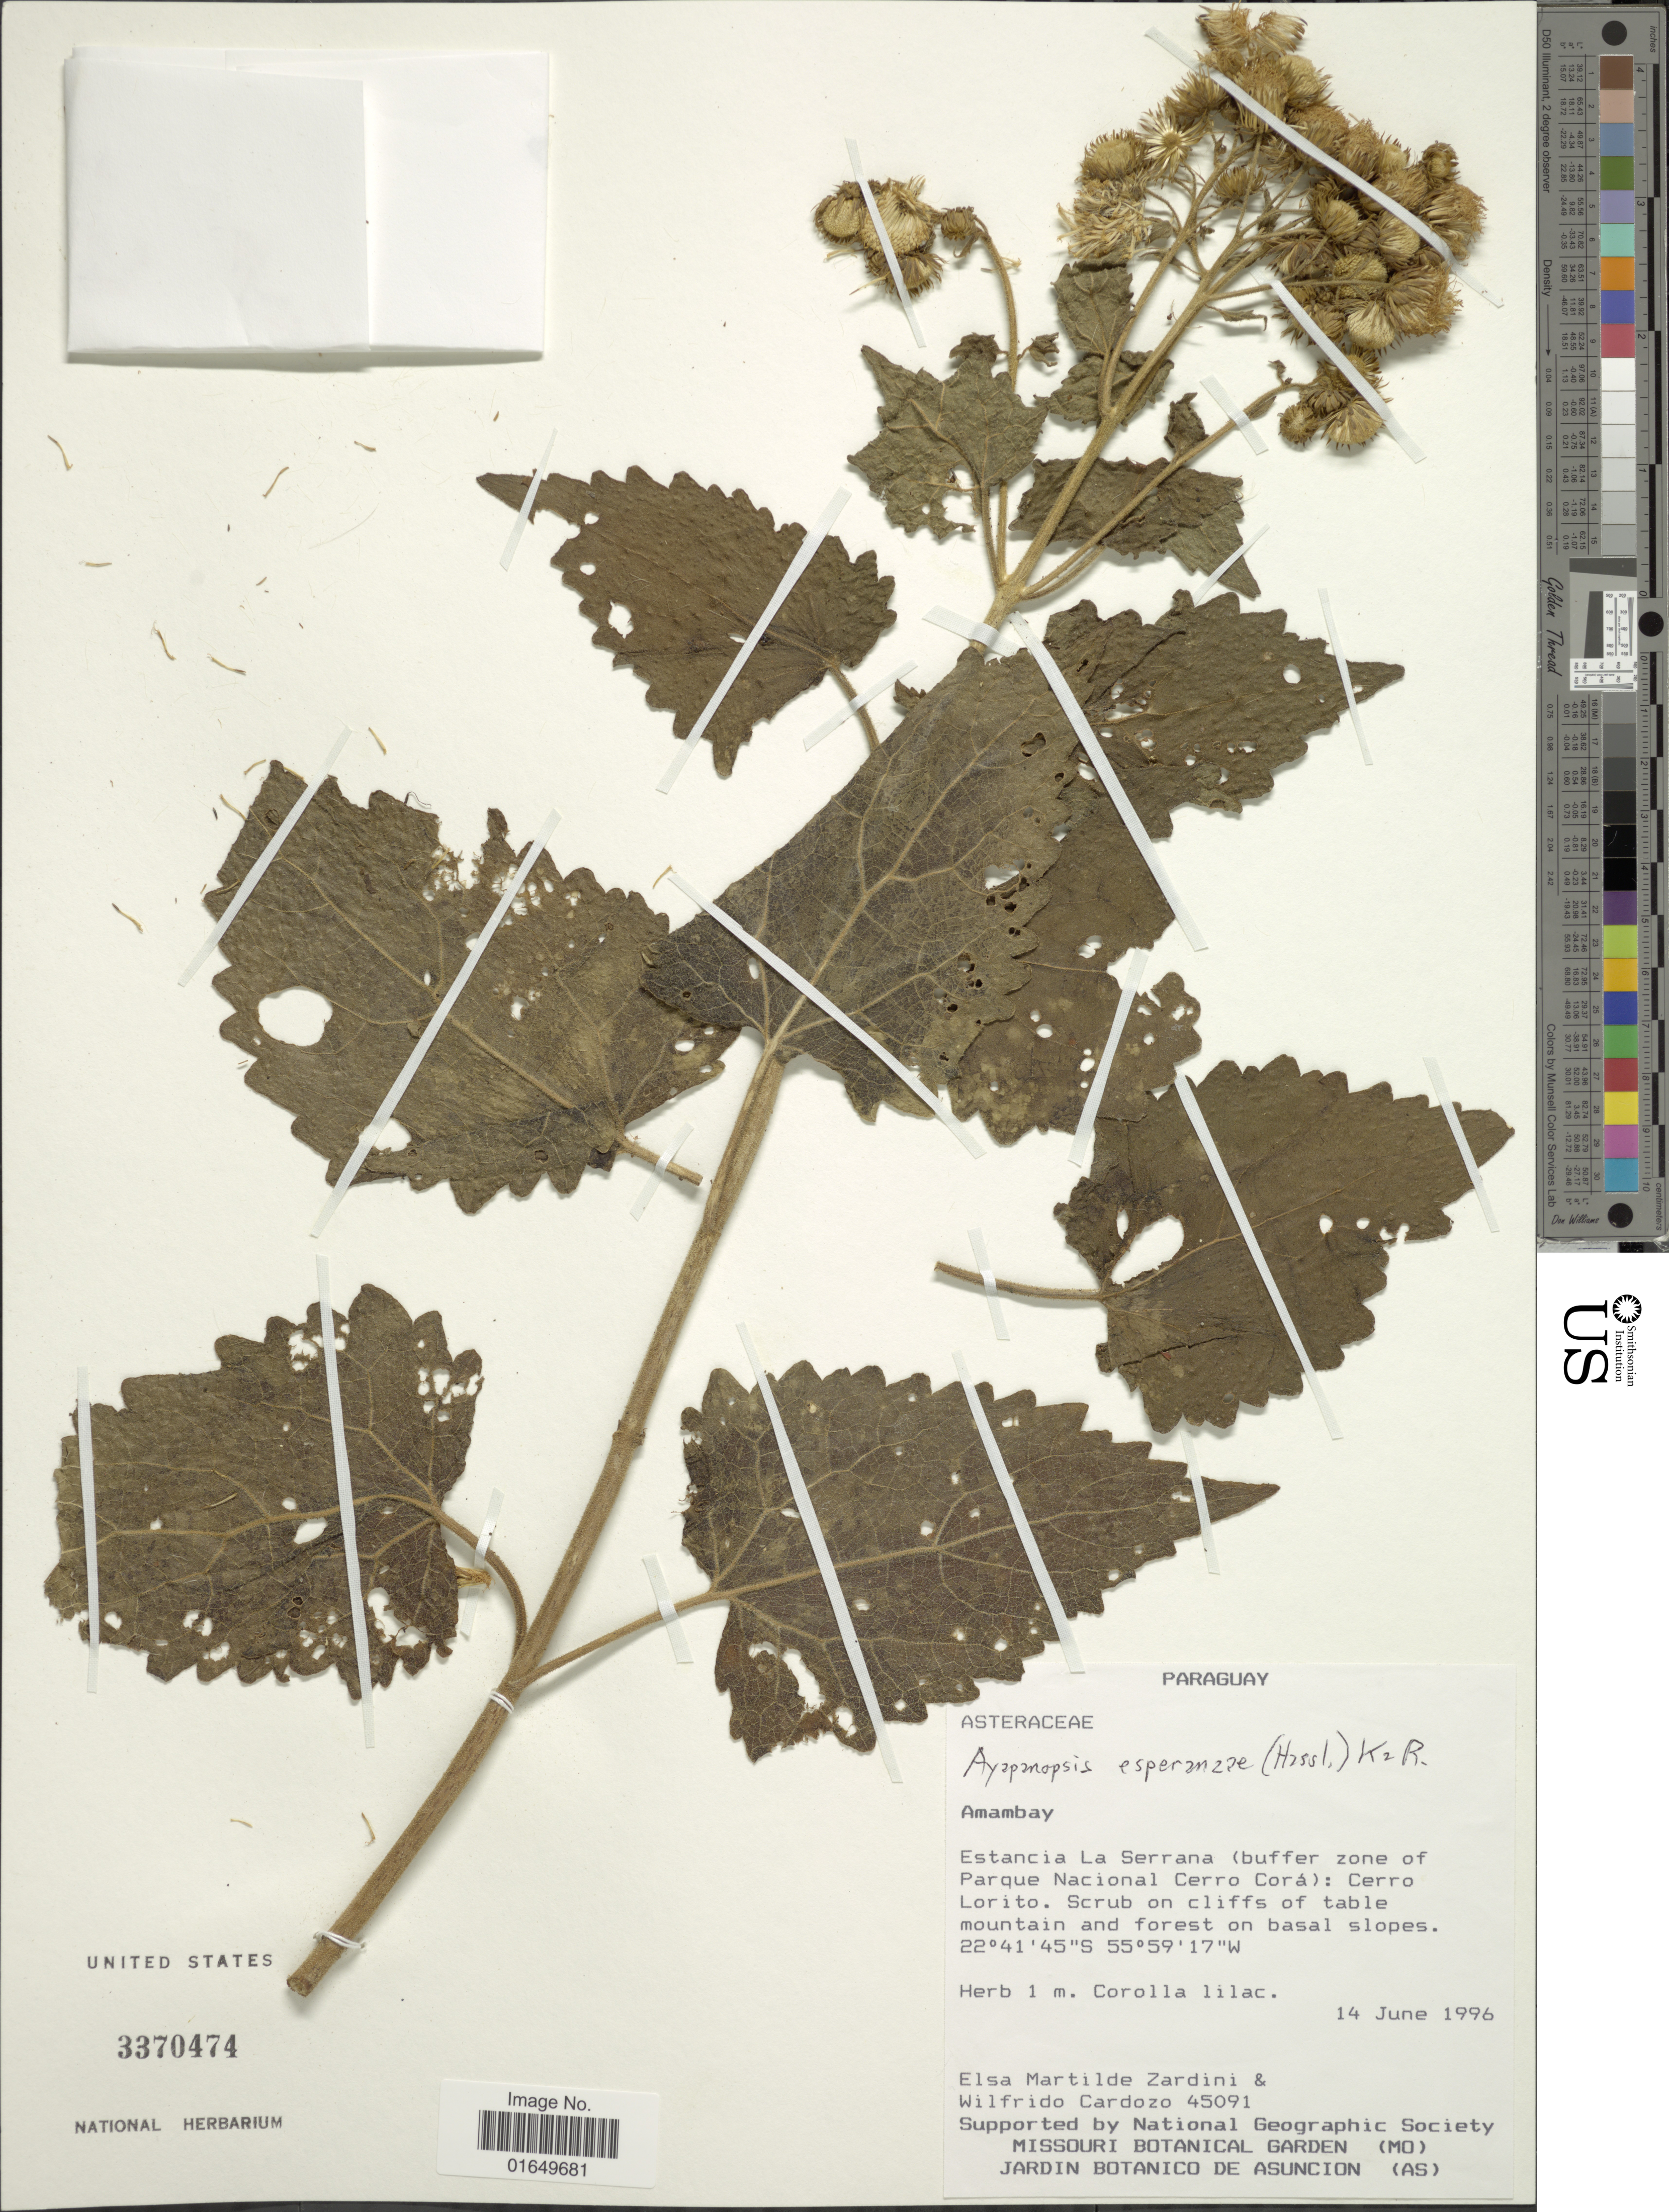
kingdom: Plantae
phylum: Tracheophyta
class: Magnoliopsida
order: Asterales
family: Asteraceae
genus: Ayapanopsis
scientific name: Ayapanopsis esperanzae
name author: (Hassl.) R.M. King & H. Rob.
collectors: E. M. Zardini & W. Cardozo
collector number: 45091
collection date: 1996-06-14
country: Paraguay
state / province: Amambay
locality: Estancia La Serrana (buffer zone of Parque Nacional Cerro Corá): Cerro Lorito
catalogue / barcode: US 3370474